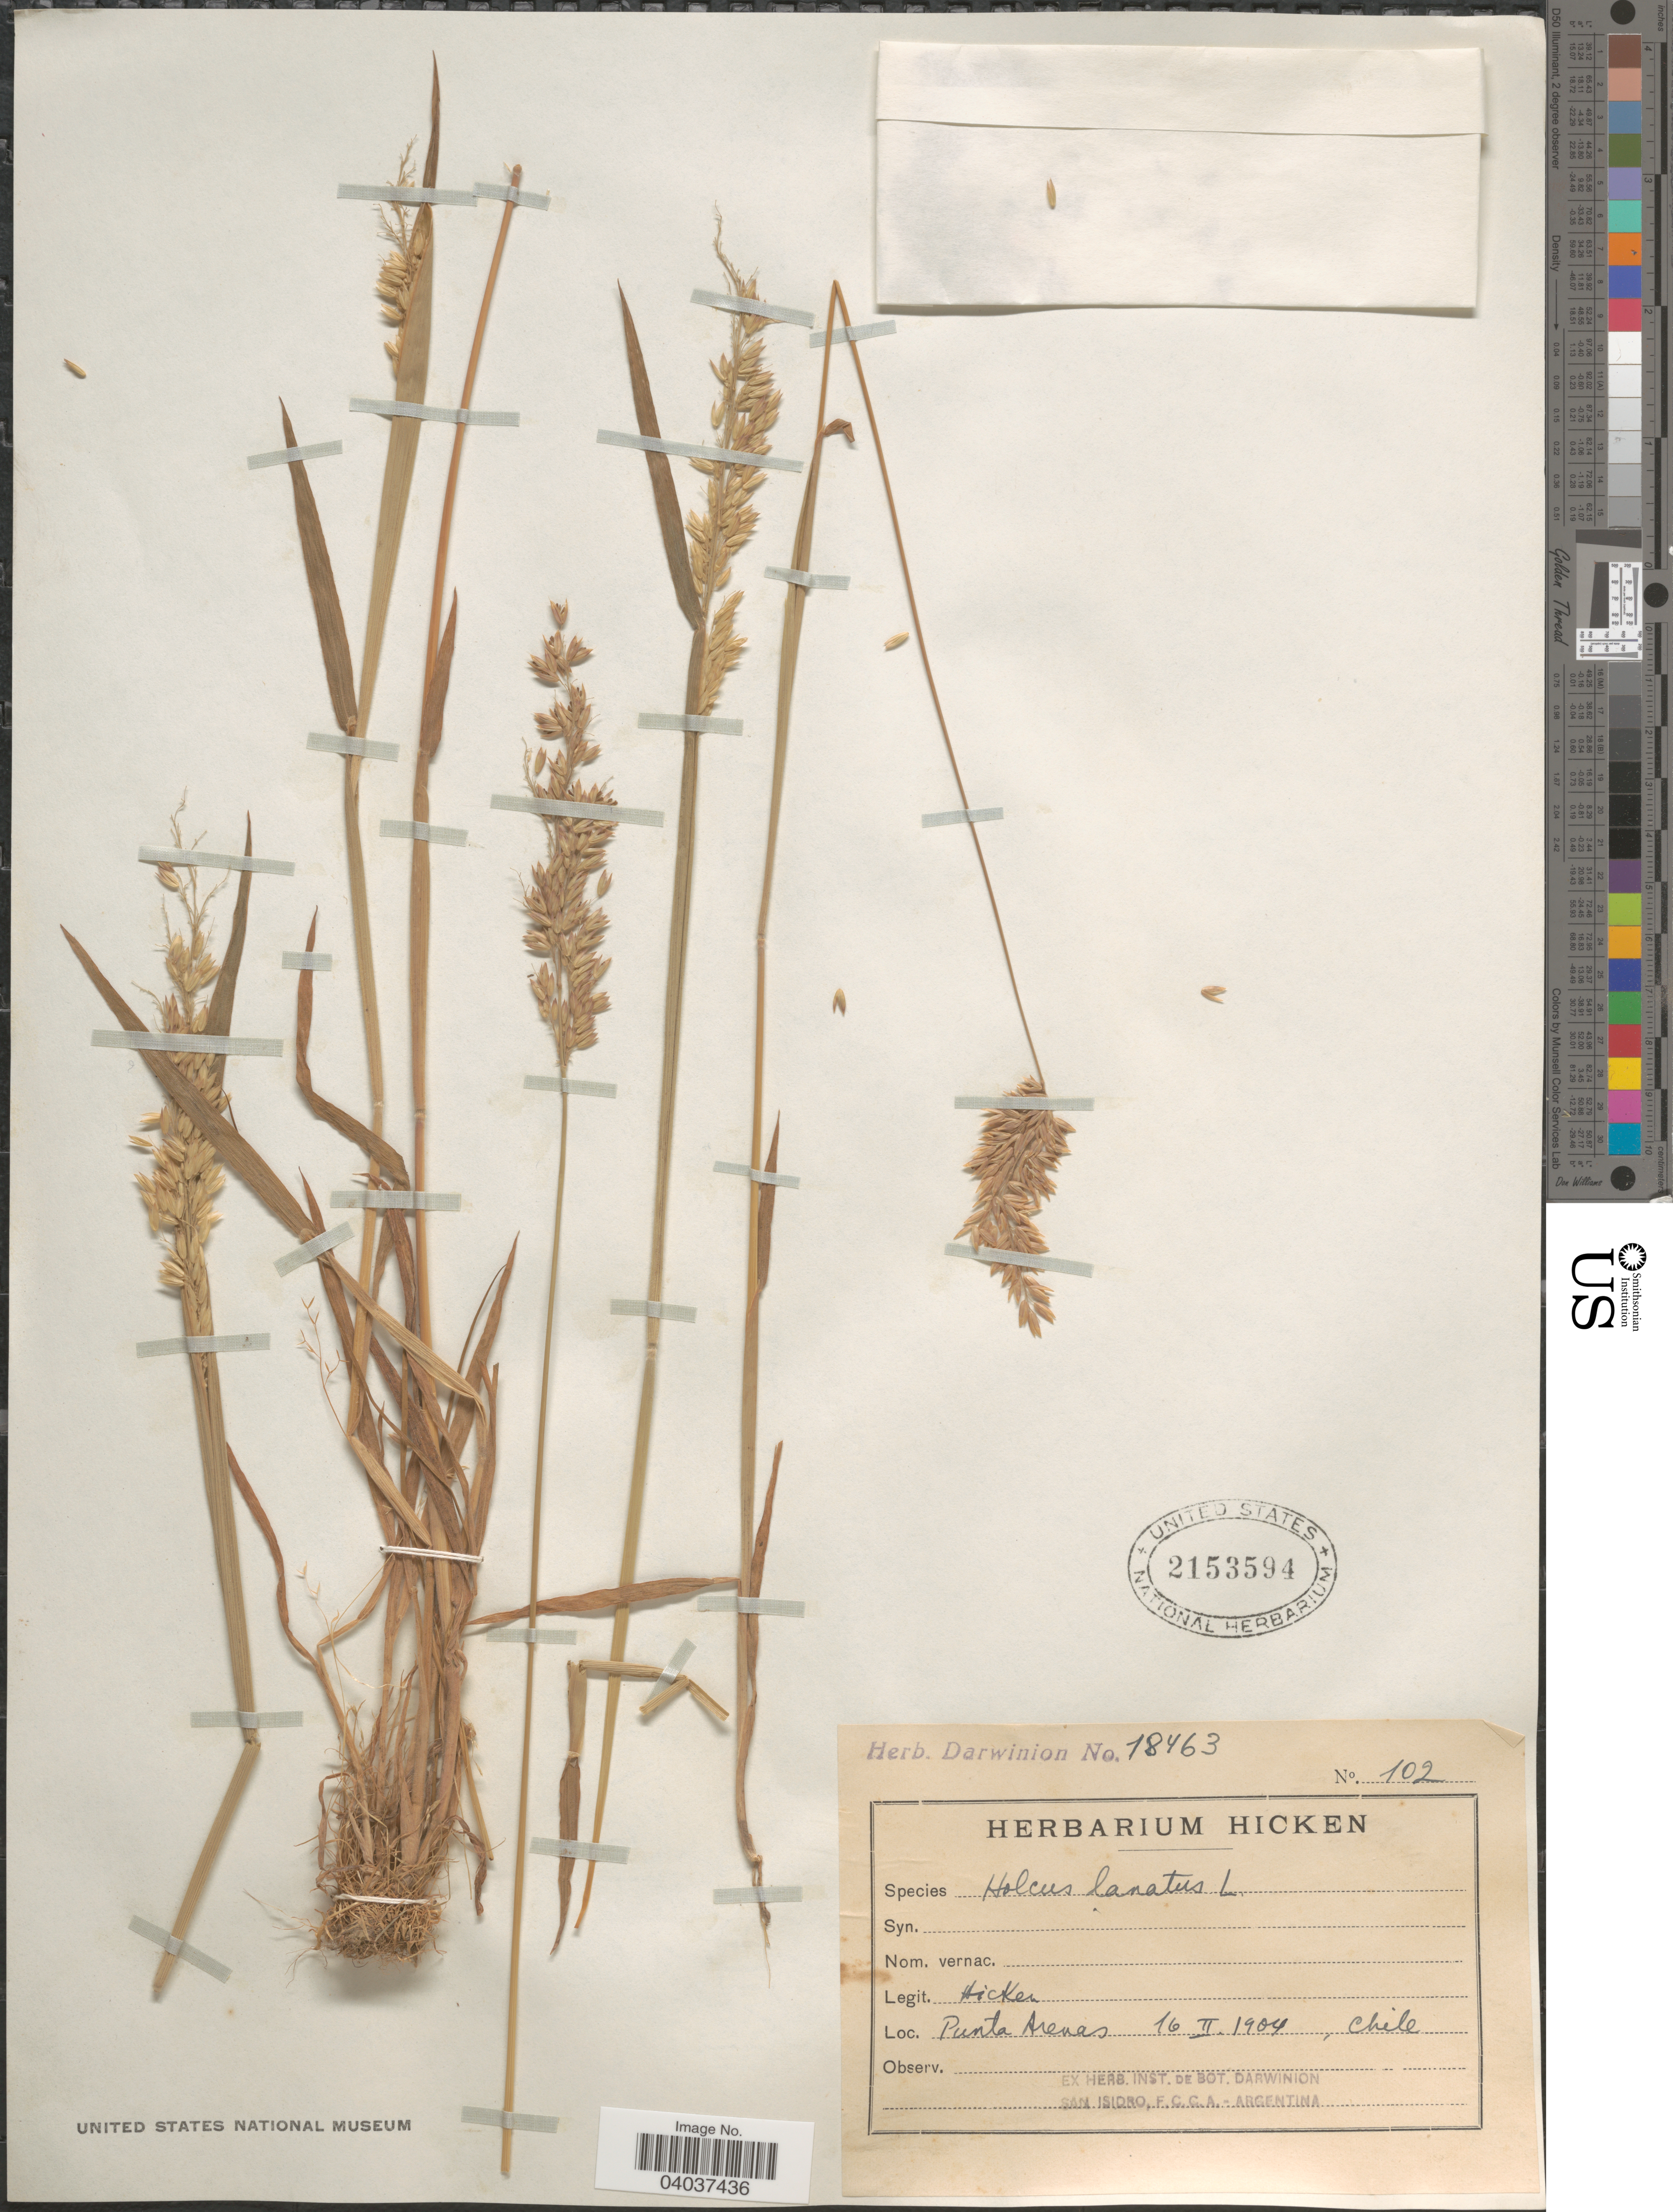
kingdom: Plantae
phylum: Tracheophyta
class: Liliopsida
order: Poales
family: Poaceae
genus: Holcus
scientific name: Holcus lanatus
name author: L.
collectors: Hicken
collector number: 102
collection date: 1904-02-16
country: Chile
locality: Punta Arenas.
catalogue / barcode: US 2153594